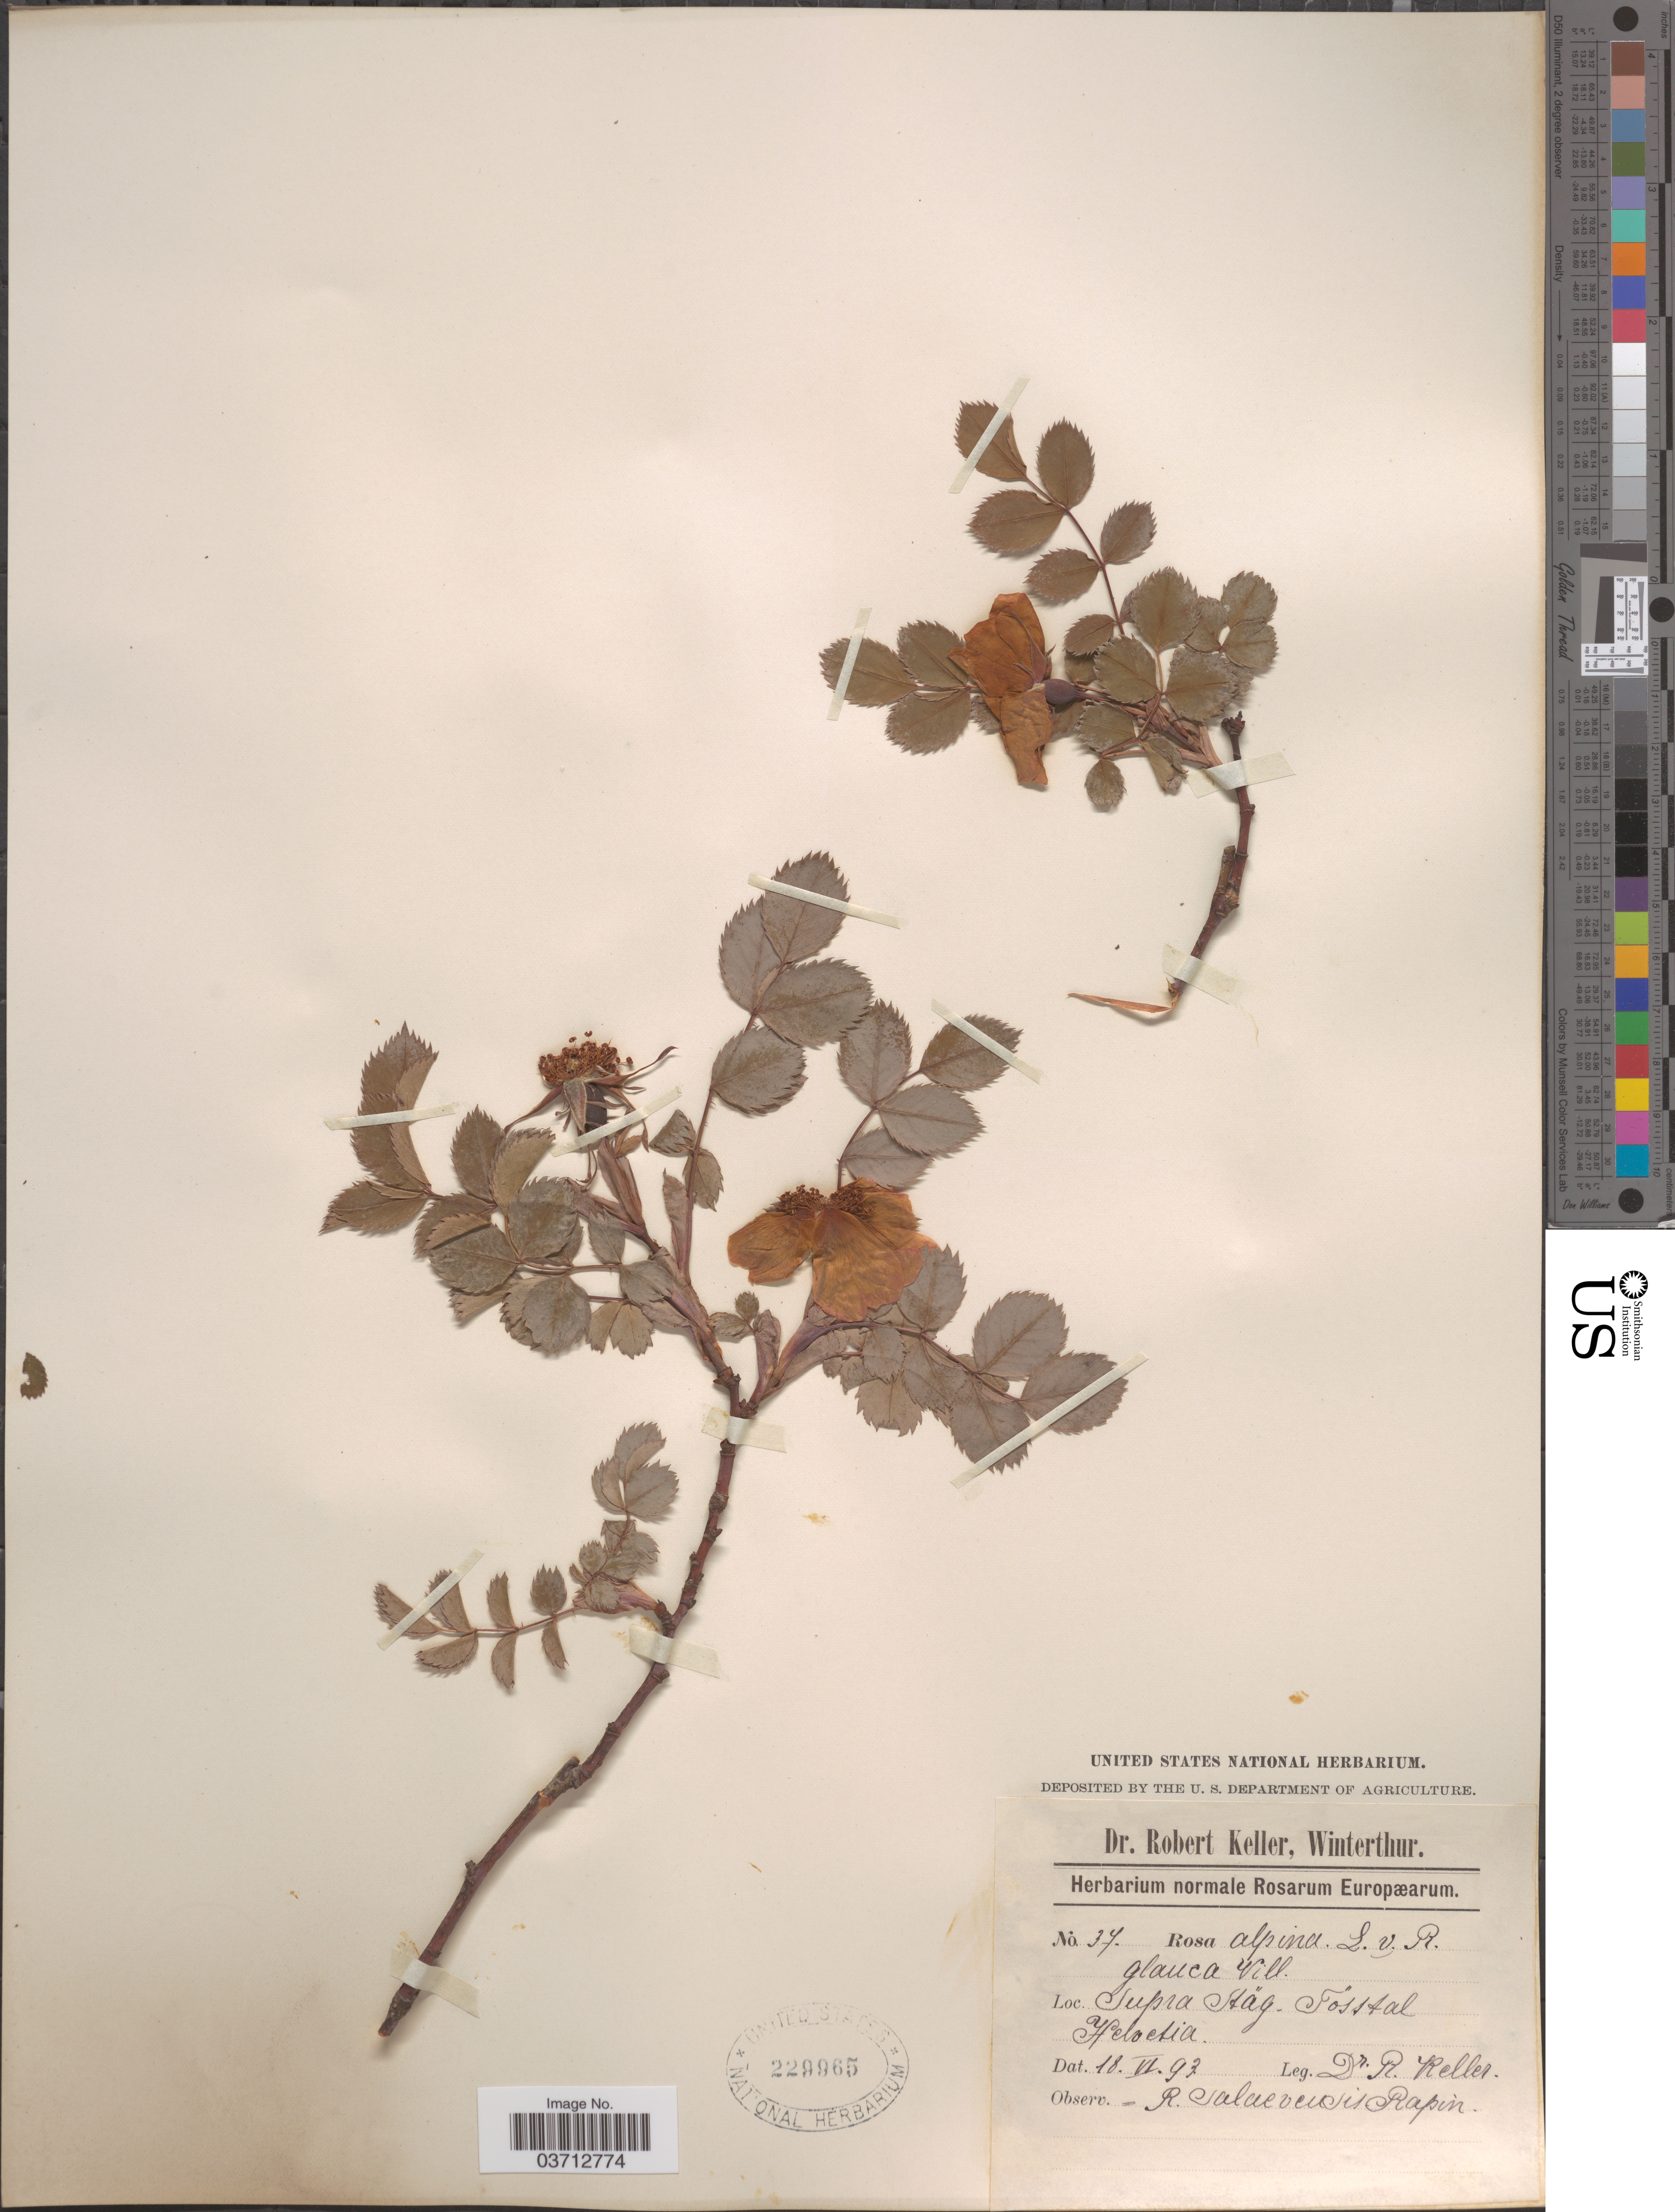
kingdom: Plantae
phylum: Tracheophyta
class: Magnoliopsida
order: Rosales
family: Rosaceae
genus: Rosa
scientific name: Rosa alpina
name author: L.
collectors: R. Keller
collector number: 37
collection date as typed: Transcribed d/m/y: 18/6/93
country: Switzerland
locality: Supra Stäg - Fösstal Helvetia.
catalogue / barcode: US 229965